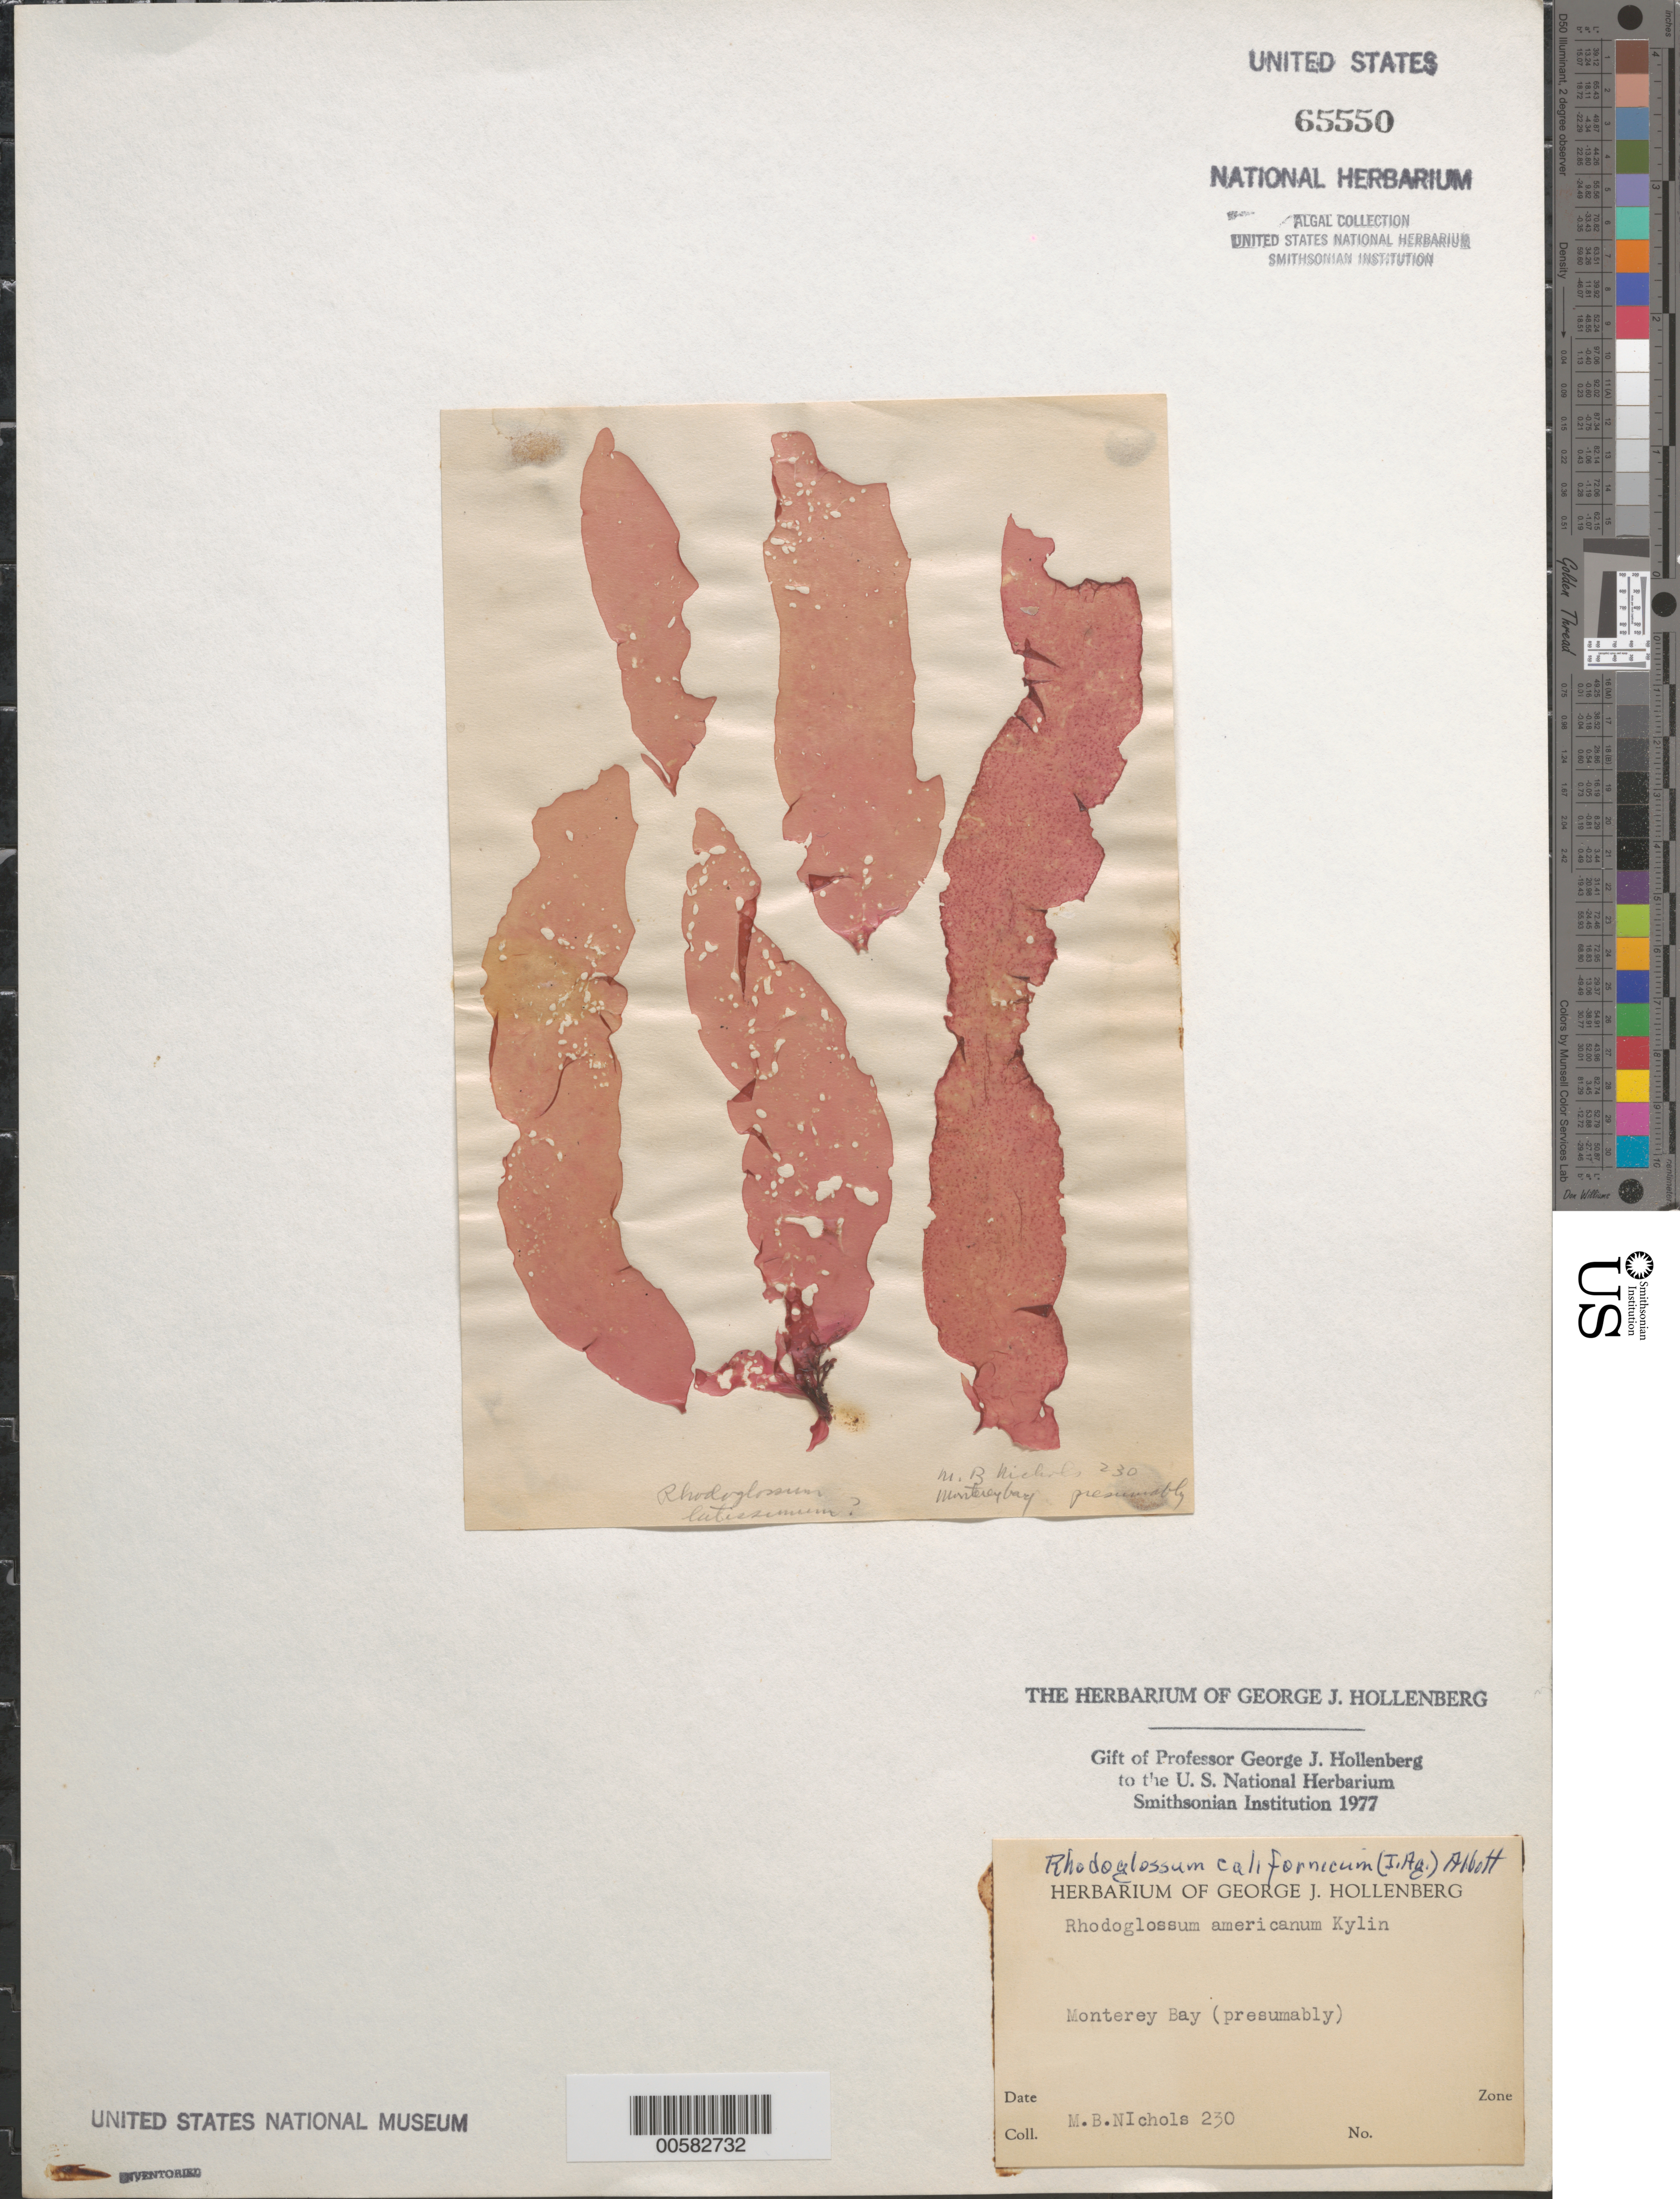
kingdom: Plantae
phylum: Rhodophyta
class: Florideophyceae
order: Gigartinales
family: Gigartinaceae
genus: Mazzaella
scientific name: Mazzaella californica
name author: (J. Agardh) G. De Toni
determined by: Algae name updating Project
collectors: M. Nichols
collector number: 230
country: United States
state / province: California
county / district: Monterey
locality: Monterey Bay (presumably)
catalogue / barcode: US 65550